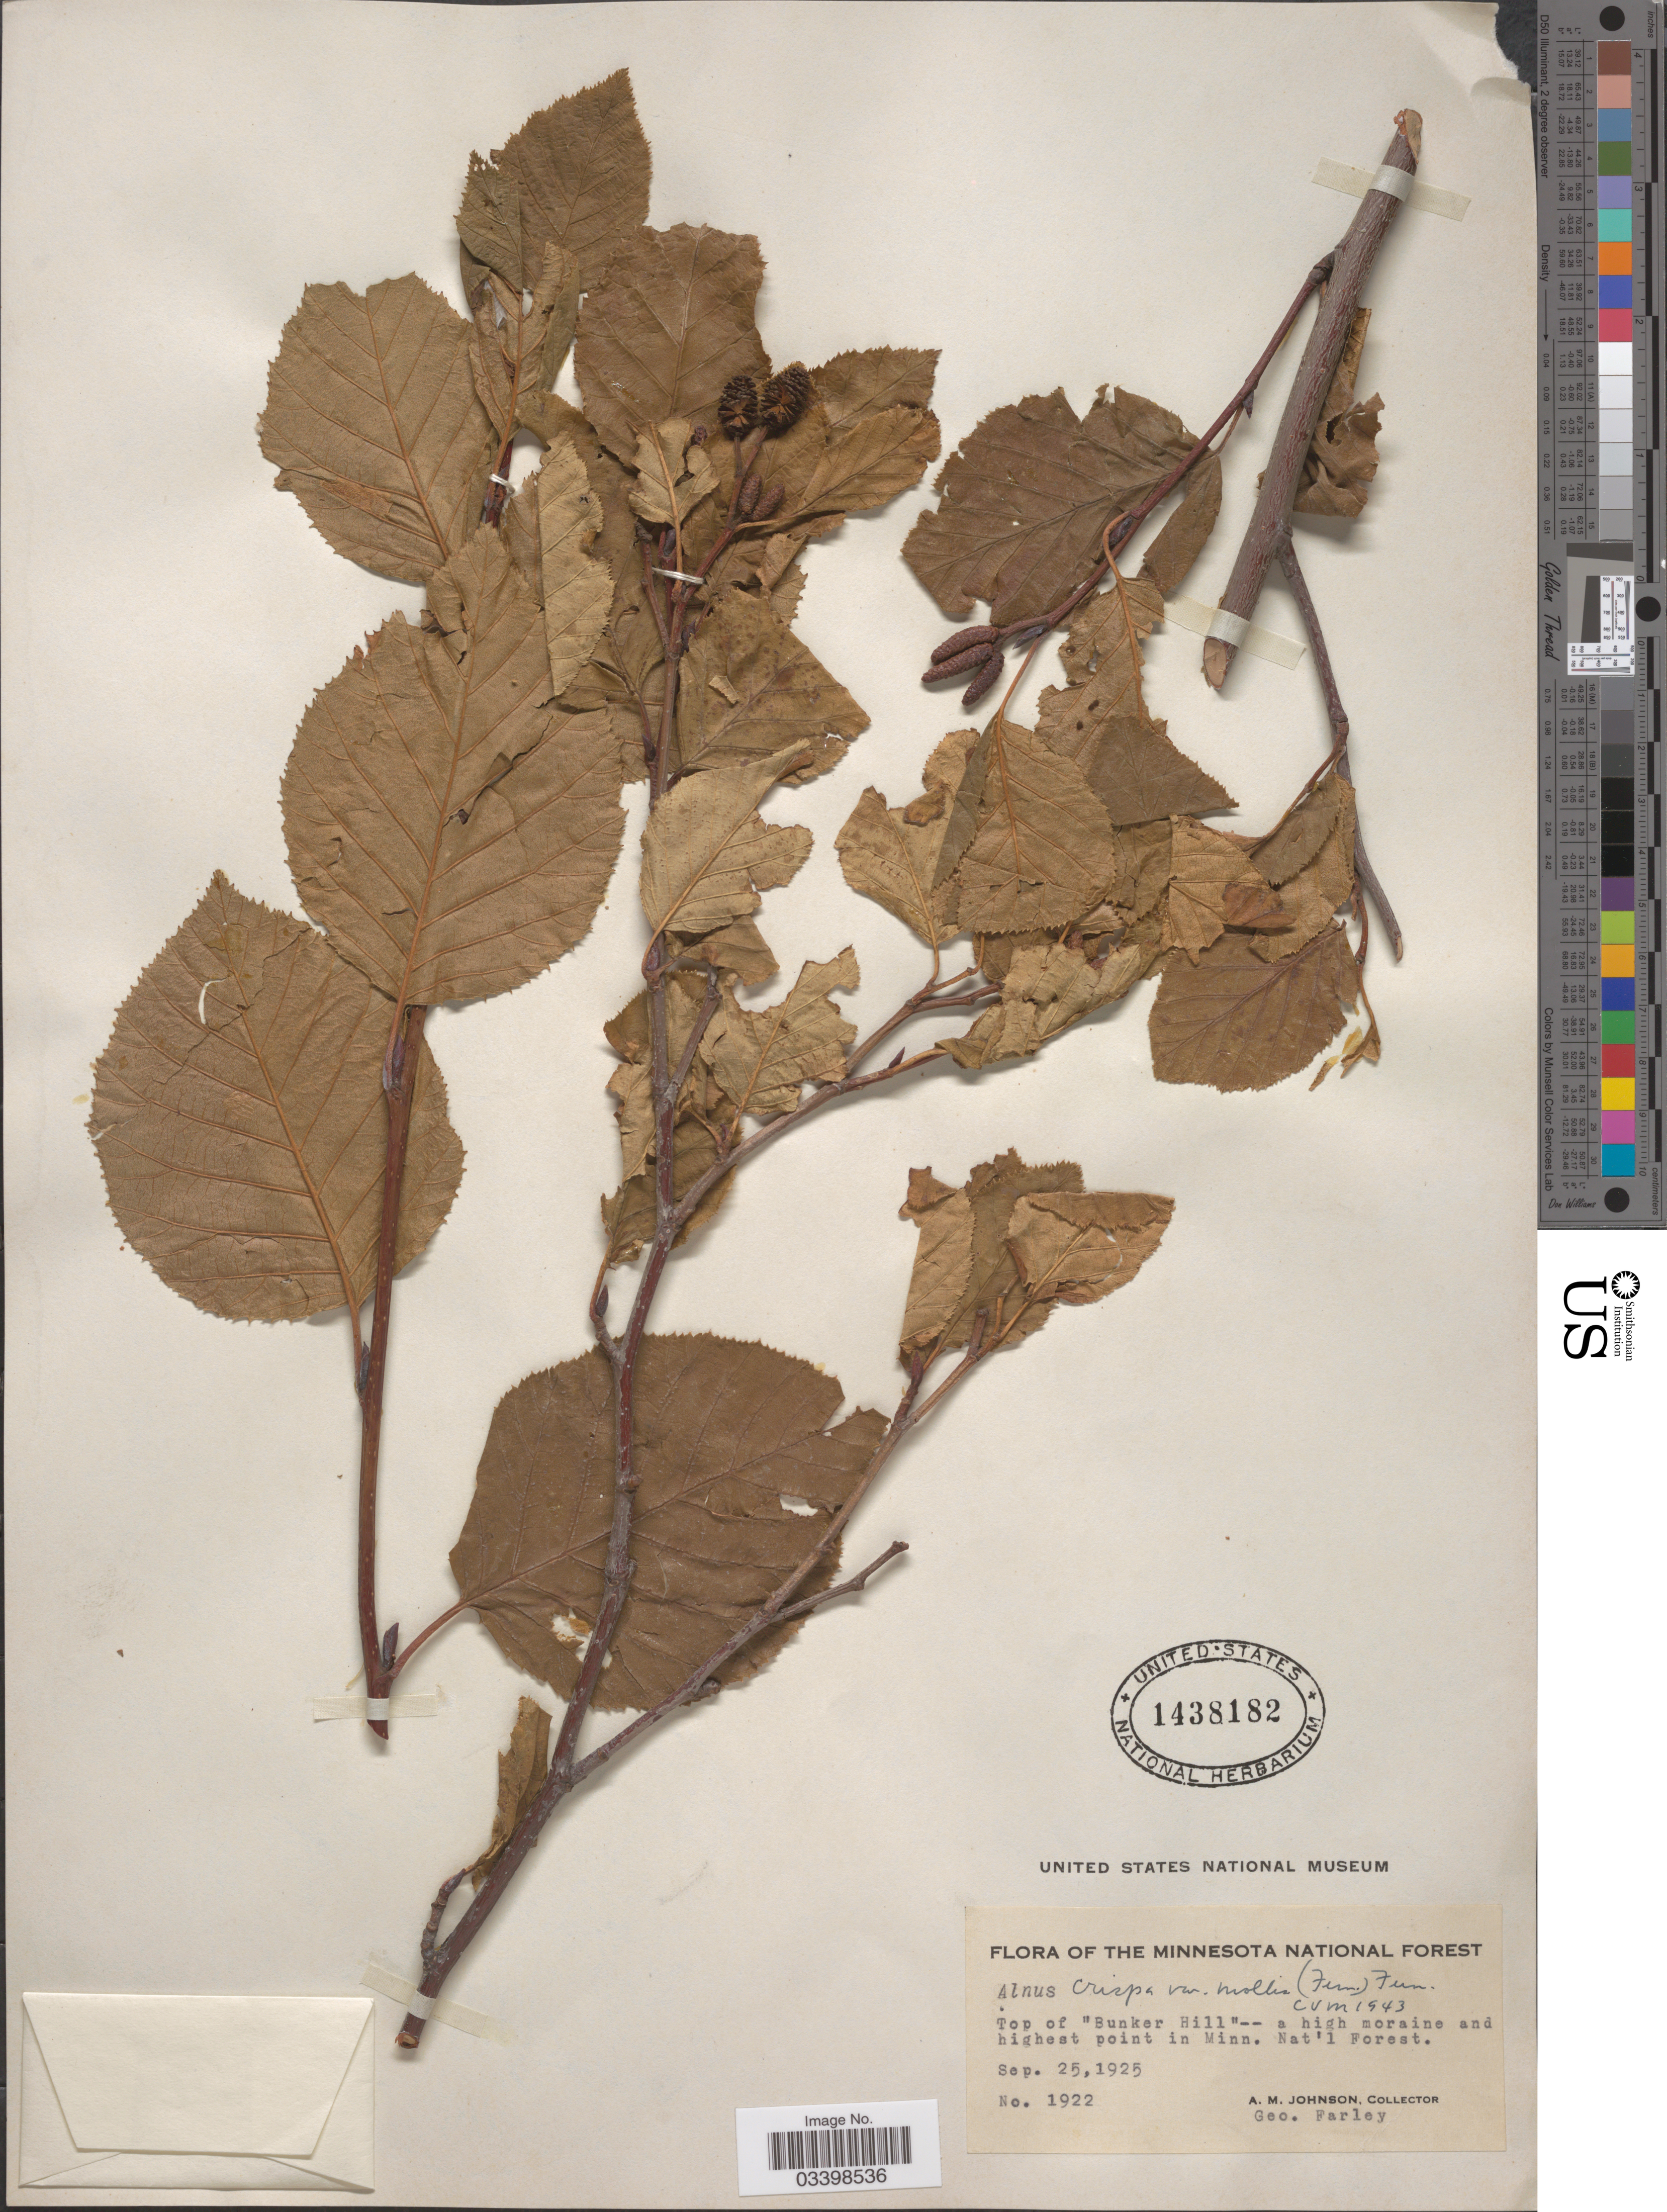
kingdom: Plantae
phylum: Tracheophyta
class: Magnoliopsida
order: Fagales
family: Betulaceae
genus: Alnus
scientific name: Alnus viridis subsp. crispa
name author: (Aiton) Turrill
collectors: A. M. Johnson & G. Farley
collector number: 1922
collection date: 1925-09-25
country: United States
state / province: Minnesota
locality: The Minnesota National Forest. Top of "Bunker Hill" - a high moraine and highest point in Minn. Nat'l Forest.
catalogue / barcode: US 1438182